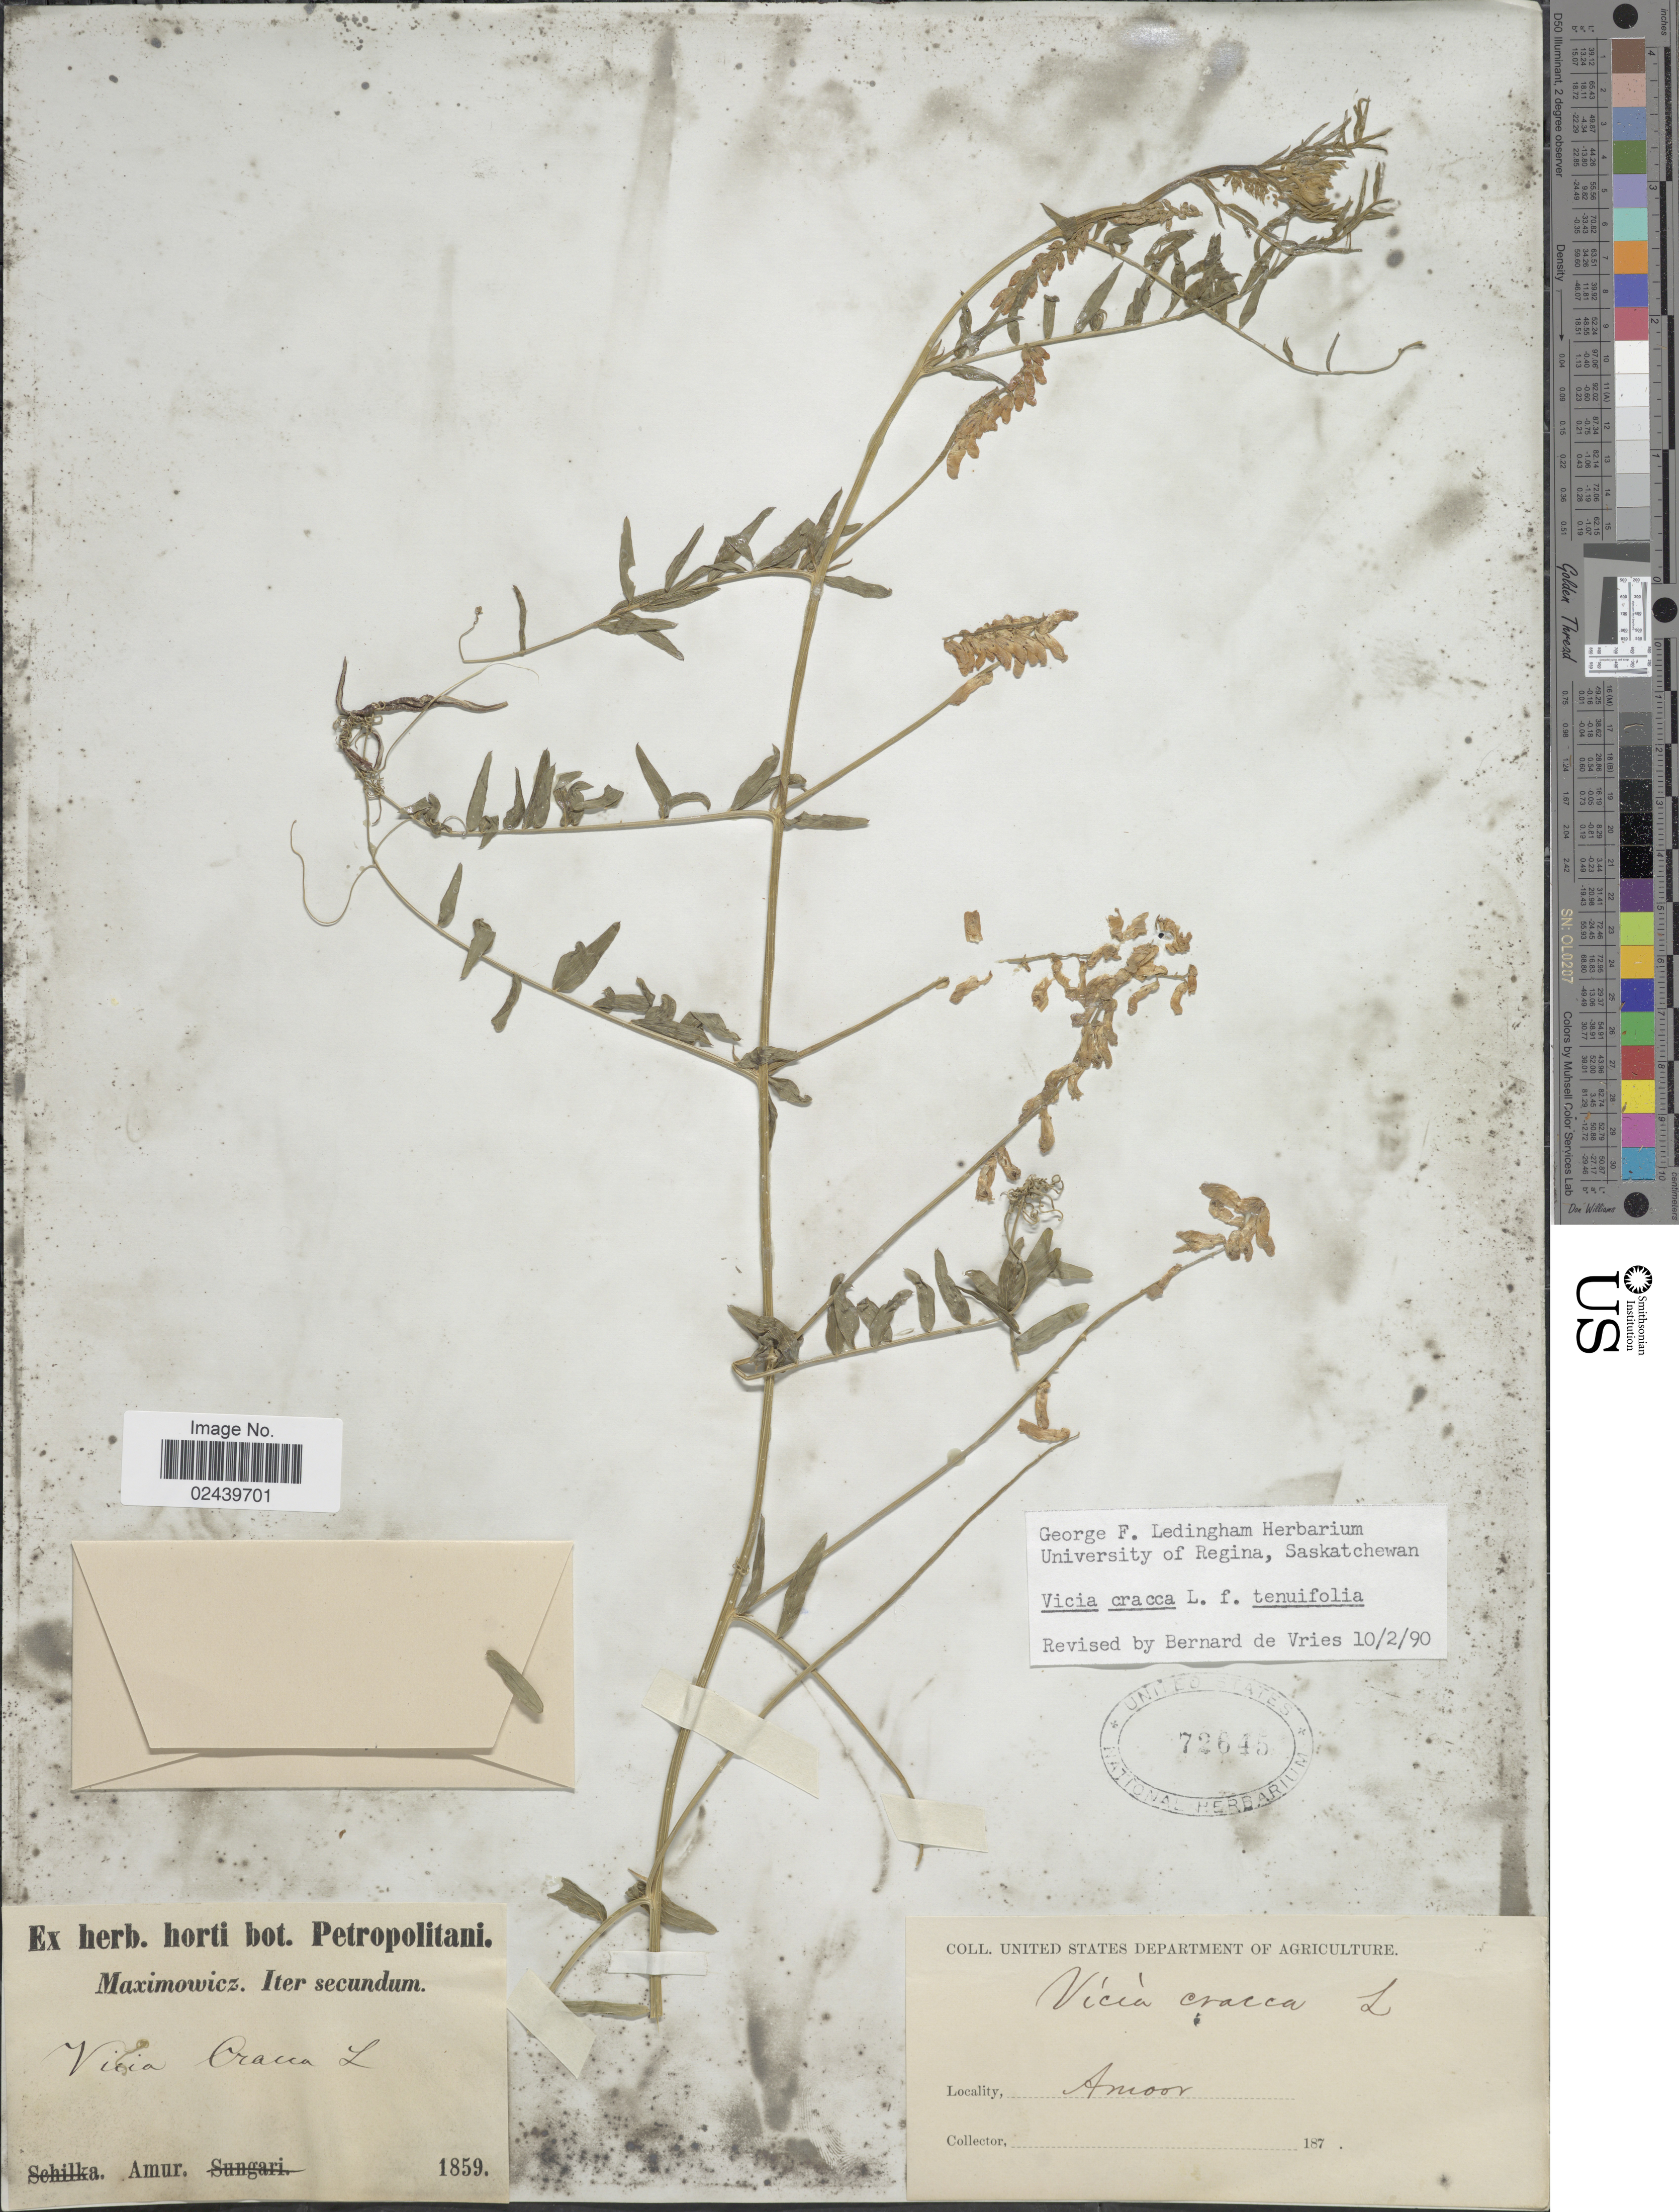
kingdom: Plantae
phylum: Tracheophyta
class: Magnoliopsida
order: Fabales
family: Fabaceae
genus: Vicia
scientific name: Vicia cracca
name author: L.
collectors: Maximowicz, --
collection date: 1859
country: Russian Federation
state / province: Amur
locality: Amoor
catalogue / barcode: US 72645